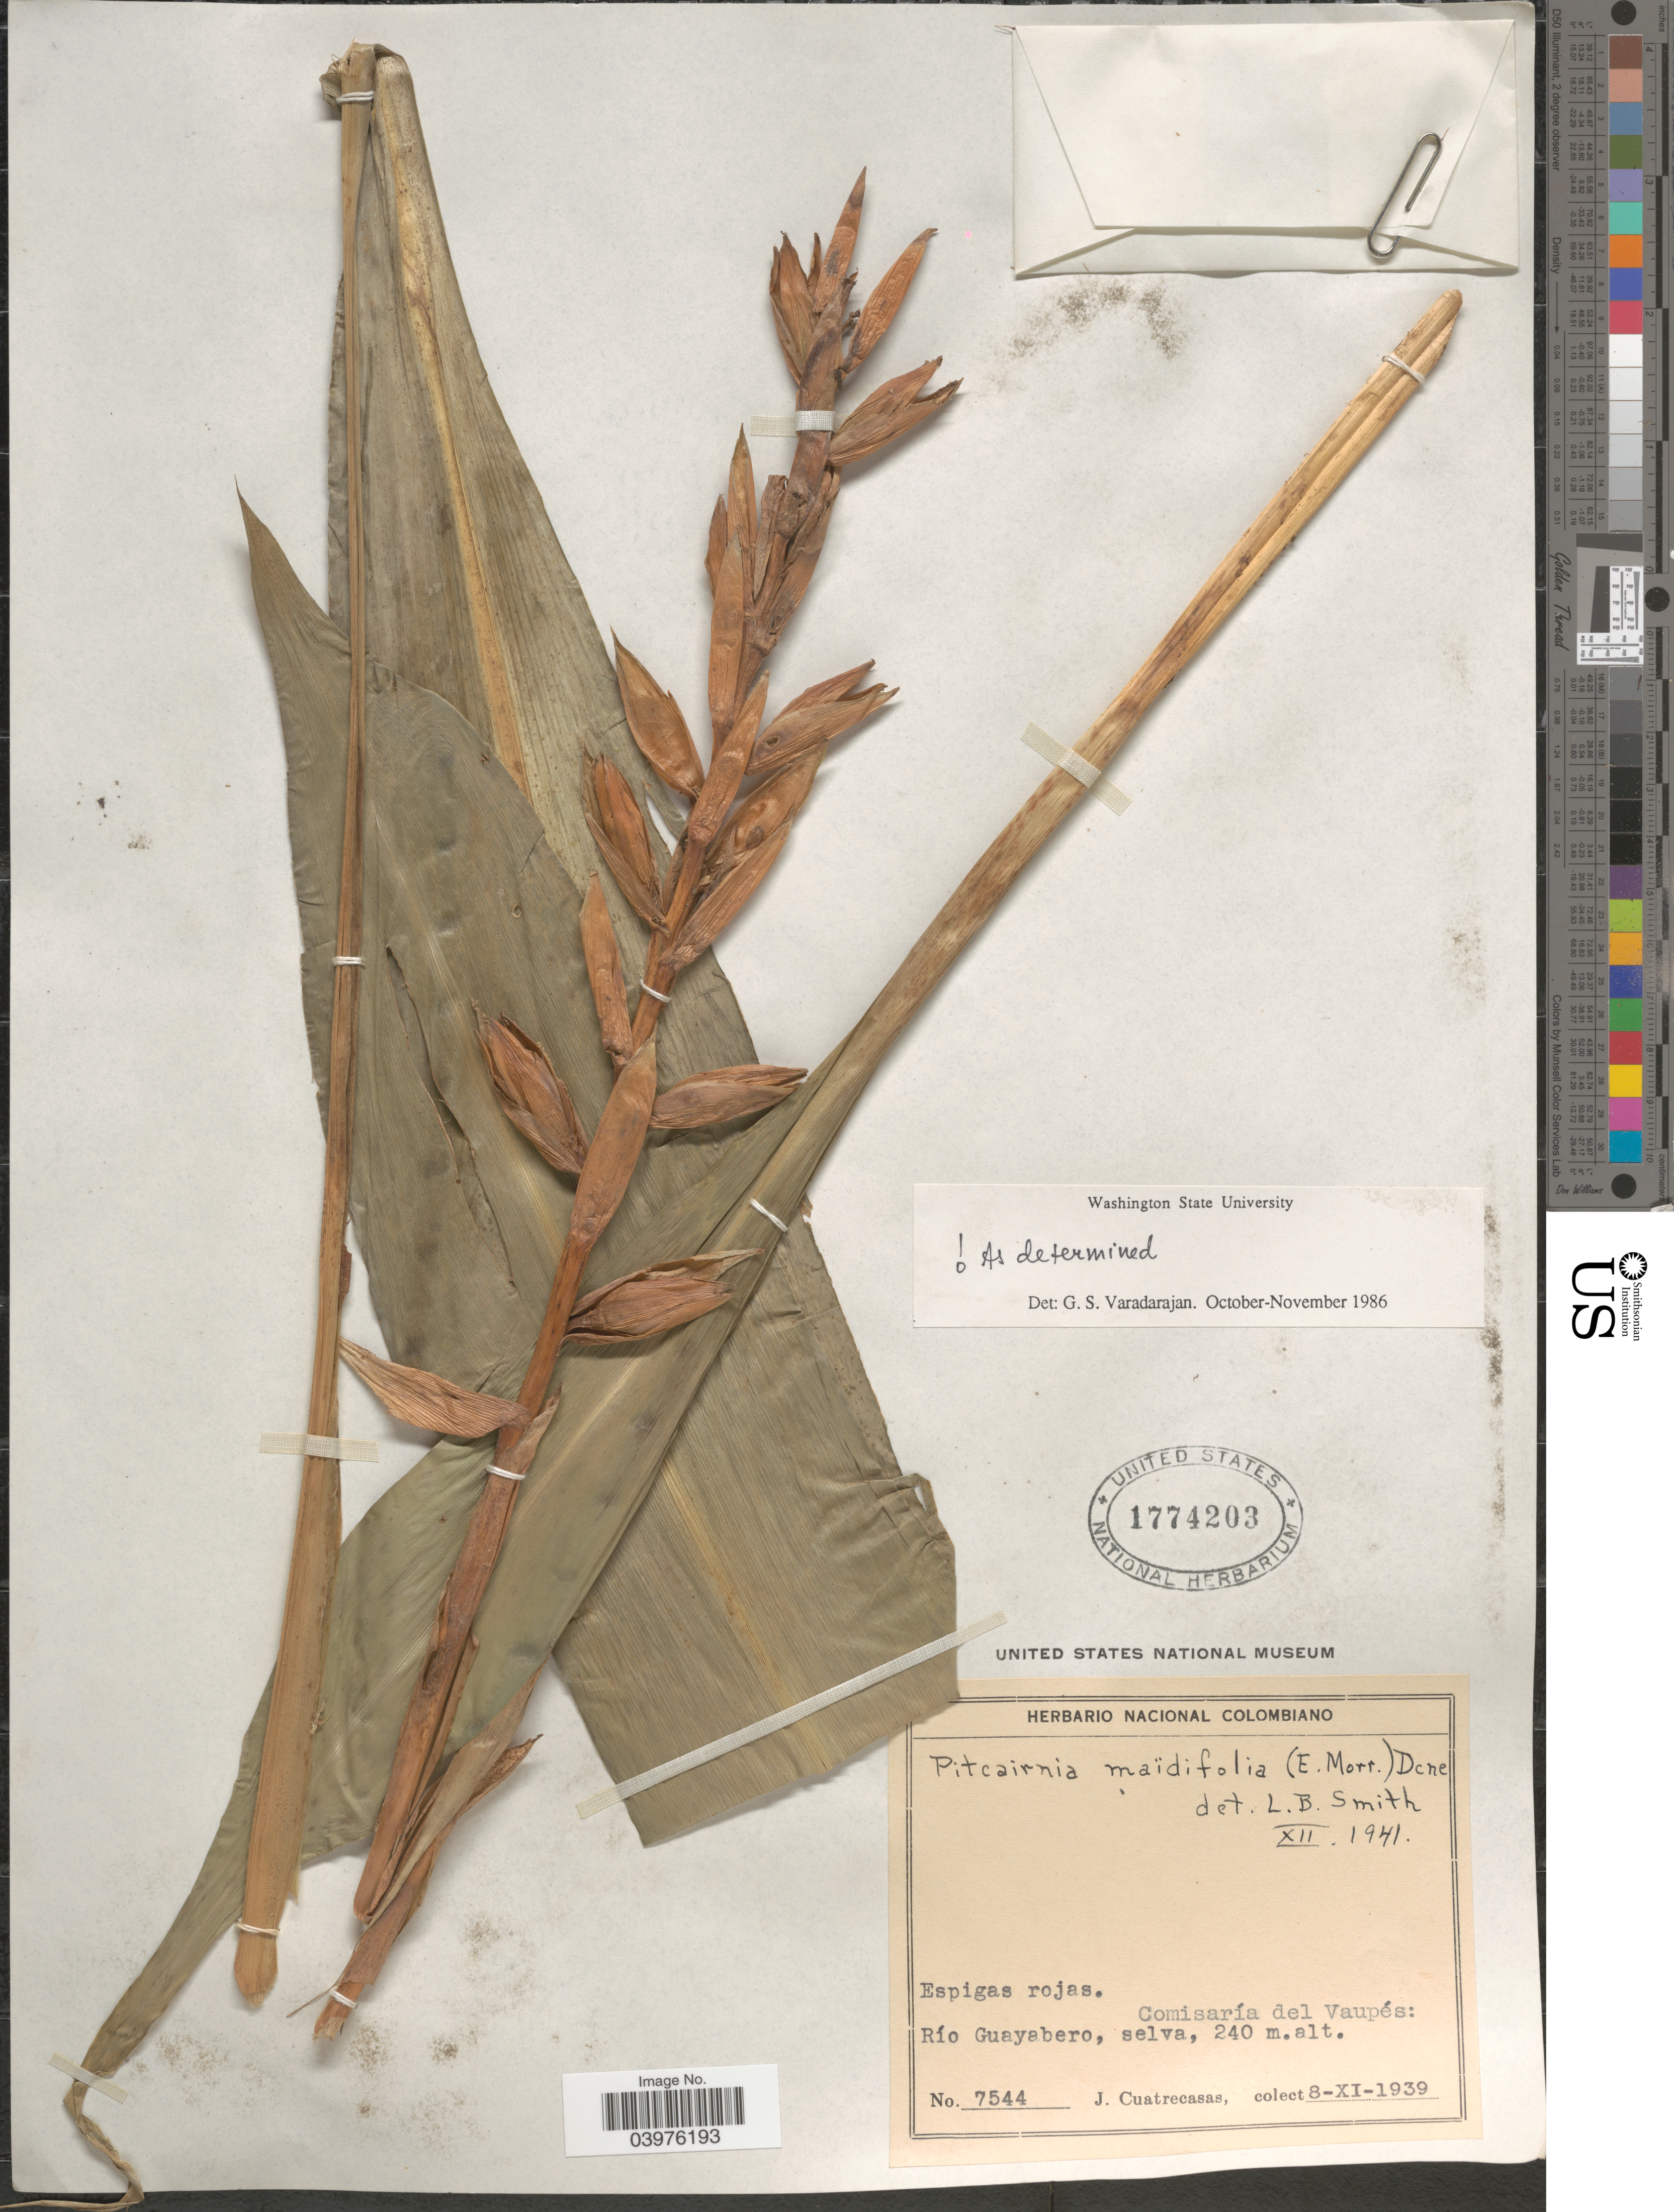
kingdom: Plantae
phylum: Tracheophyta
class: Liliopsida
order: Poales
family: Bromeliaceae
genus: Pitcairnia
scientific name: Pitcairnia maidifolia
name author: (C. Morren) Decne. ex Planch.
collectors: J. Cuatrecasas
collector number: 7544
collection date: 1939-11-08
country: Colombia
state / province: Vaupés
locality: Comisaría del Vaupés: Río Guayabero.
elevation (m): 240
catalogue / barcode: US 1774203